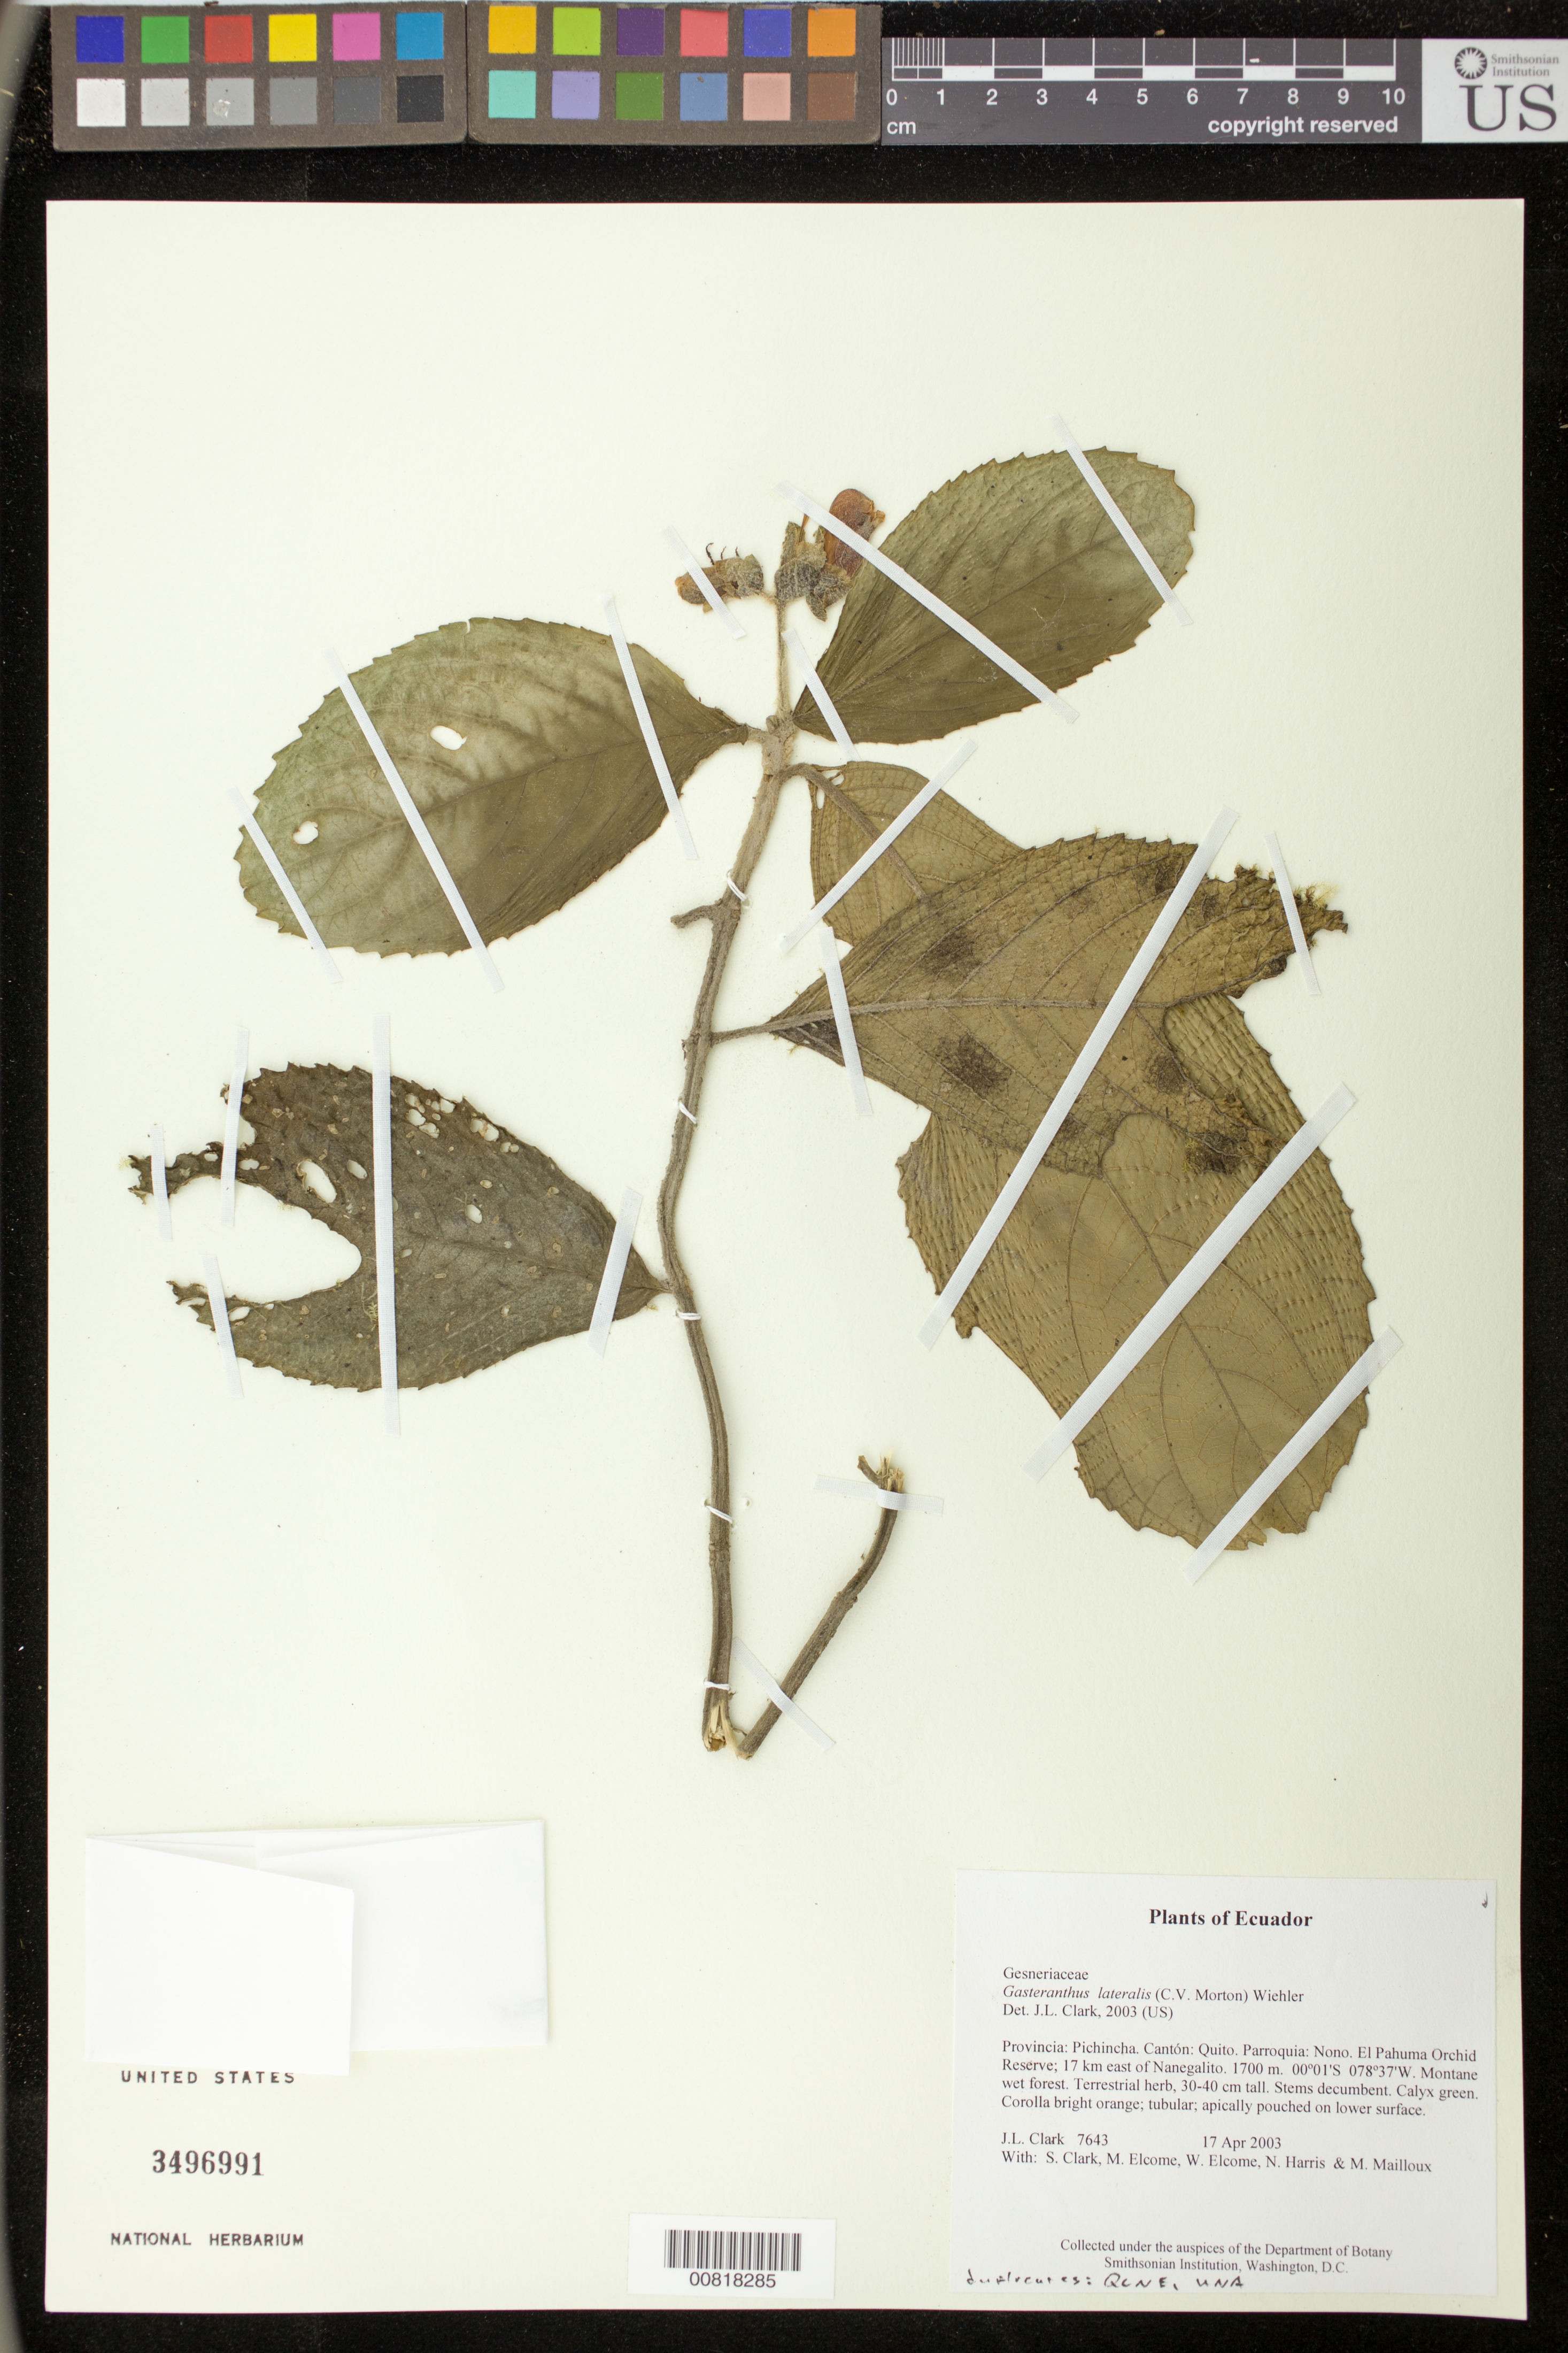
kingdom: Plantae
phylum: Tracheophyta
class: Magnoliopsida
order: Lamiales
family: Gesneriaceae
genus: Gasteranthus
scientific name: Gasteranthus lateralis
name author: (C.V. Morton) Wiehler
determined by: Clark, J. L., (SEL), The Marie Selby Botanical Garden (UNITED STATES)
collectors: J. L. Clark, S. Clark, M. Elcome, W. Elcome, N. Harris & M. Mailloux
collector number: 7643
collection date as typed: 17 Apr 2003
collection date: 2003-04-17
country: Ecuador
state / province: Pichincha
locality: Quito. Parroquia: Nono. El Pahuma Orchid Reserve; 17 km east of Nanegalito.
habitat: Montane wet forest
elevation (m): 1700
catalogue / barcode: US 3496991